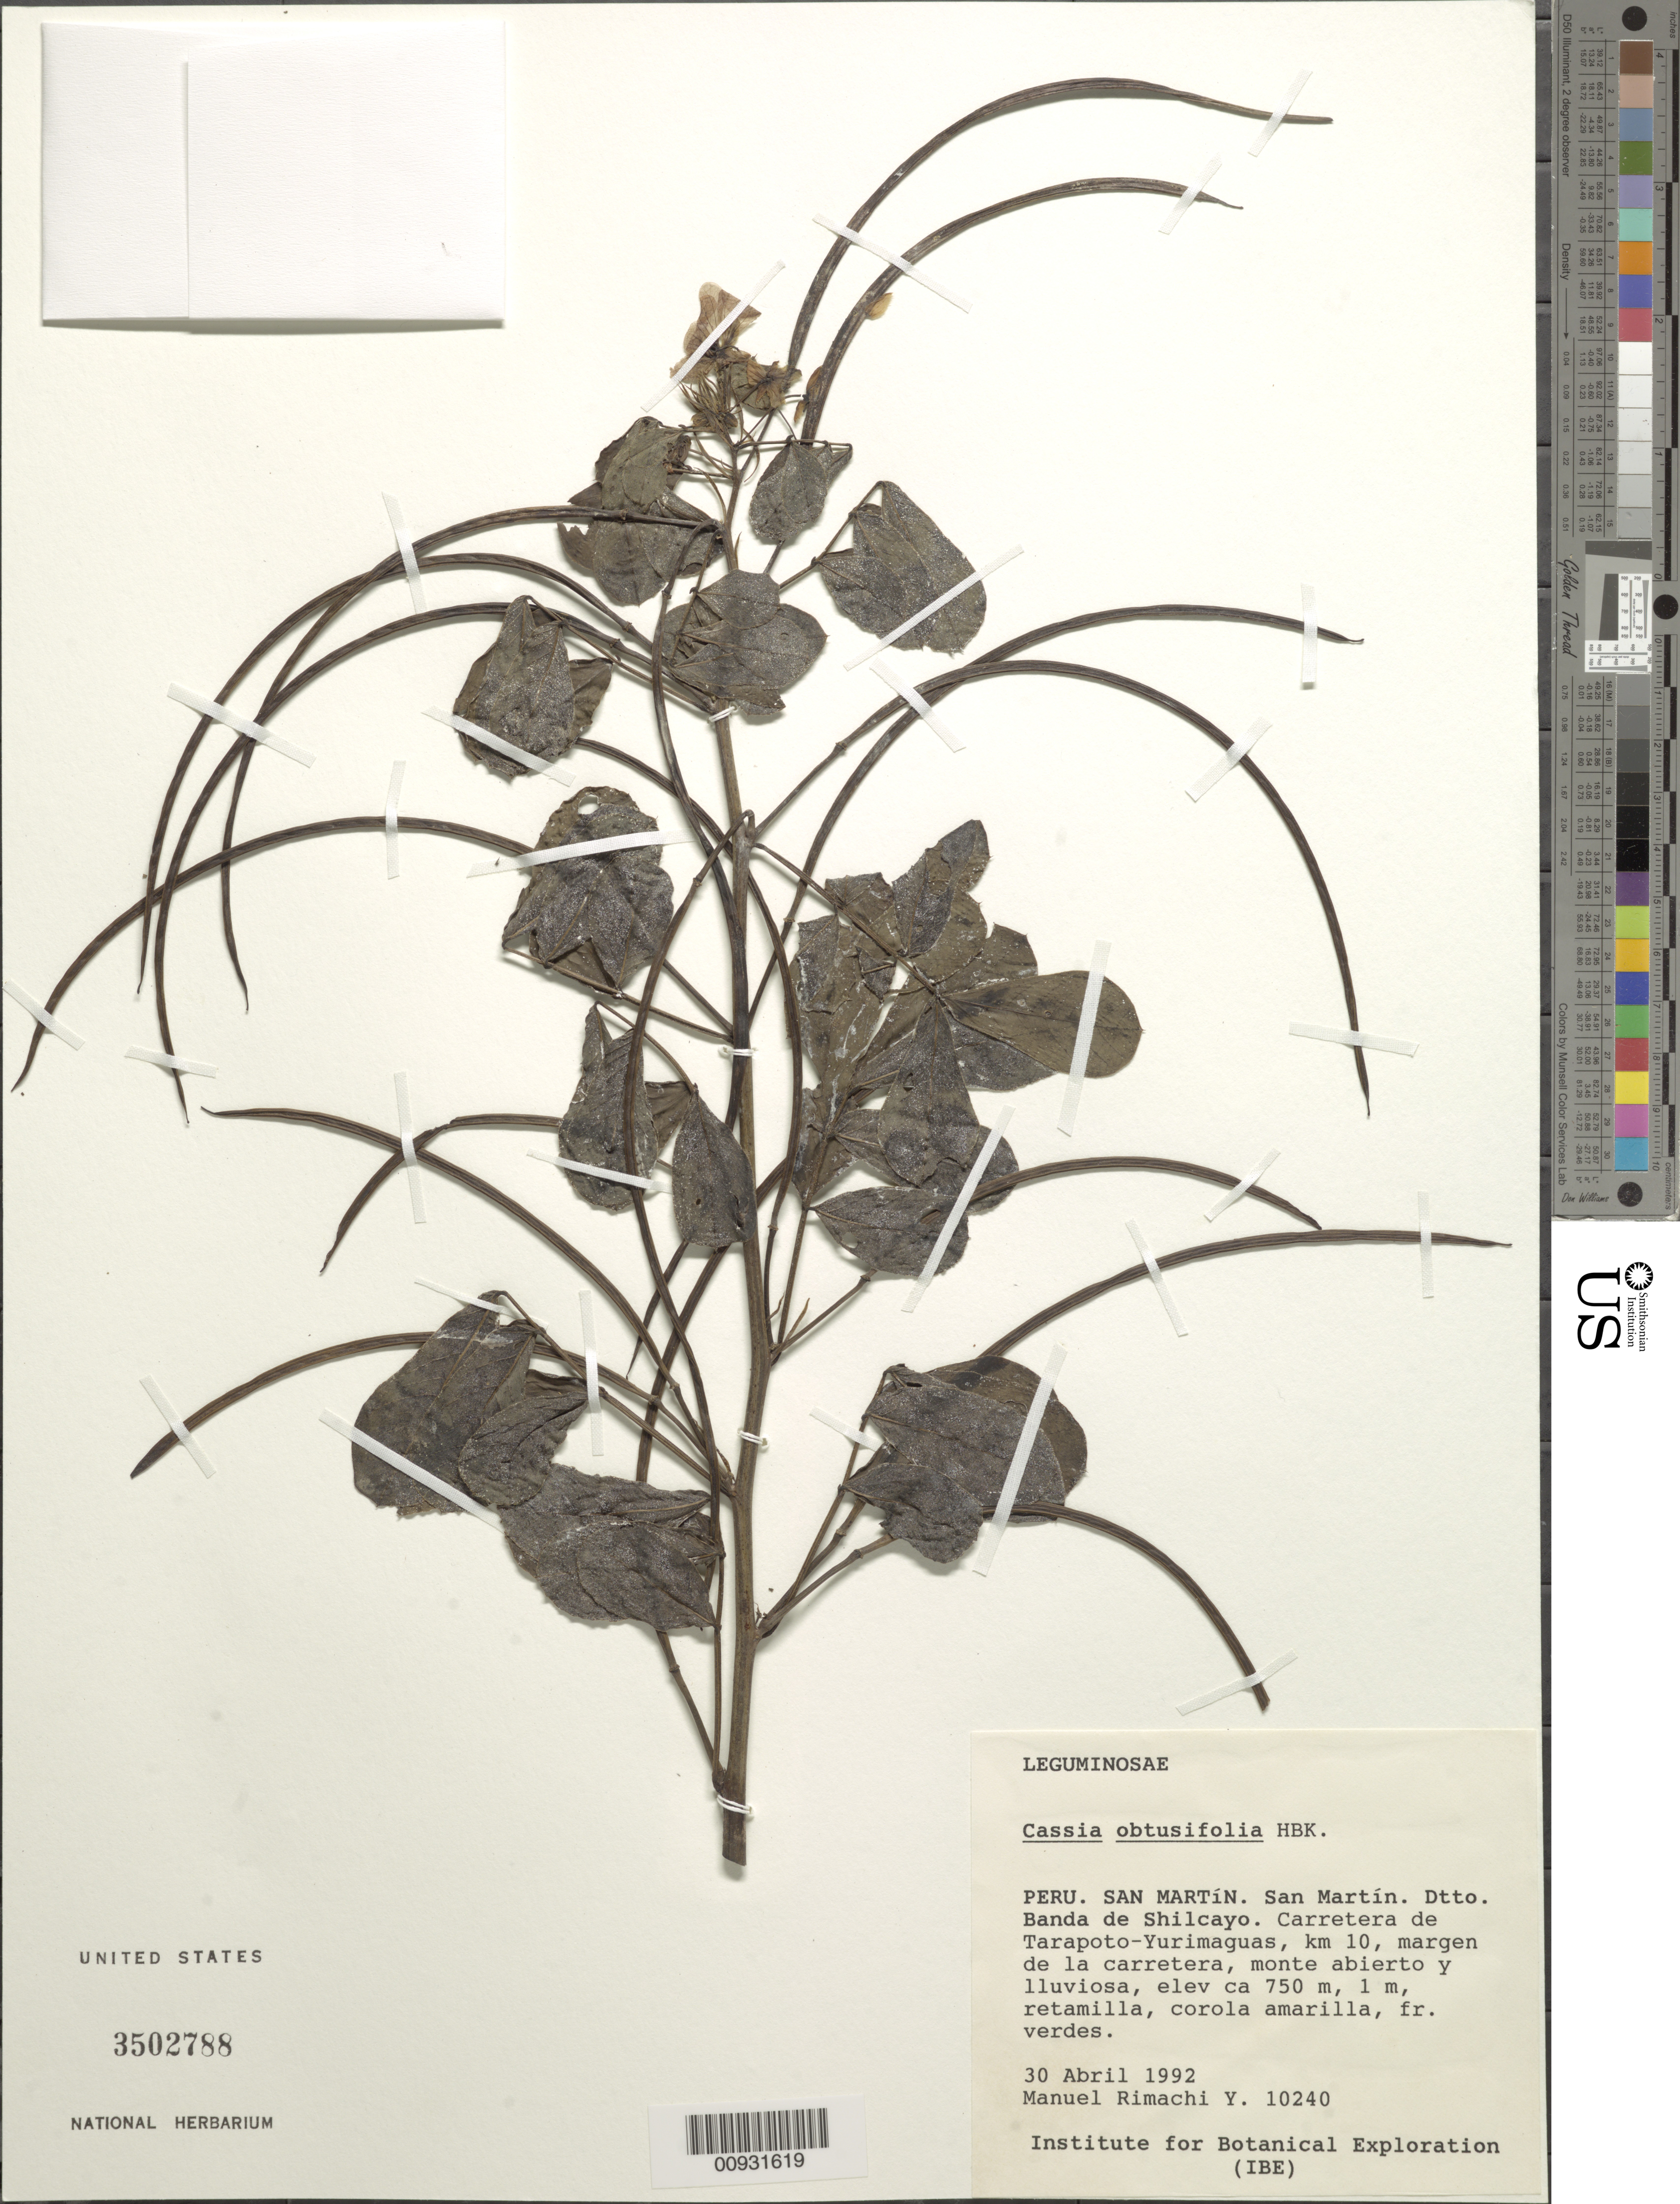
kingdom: Plantae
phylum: Tracheophyta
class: Magnoliopsida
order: Fabales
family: Fabaceae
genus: Senna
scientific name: Senna obtusifolia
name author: (L.) H.S. Irwin & Barneby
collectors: M. Rimachi Y.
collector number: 10240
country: Peru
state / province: San Martín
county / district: San Martín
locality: Banda de Shilcayo, Carretera de Tarapoto-Yurimaguas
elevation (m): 750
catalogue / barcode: US 3502788